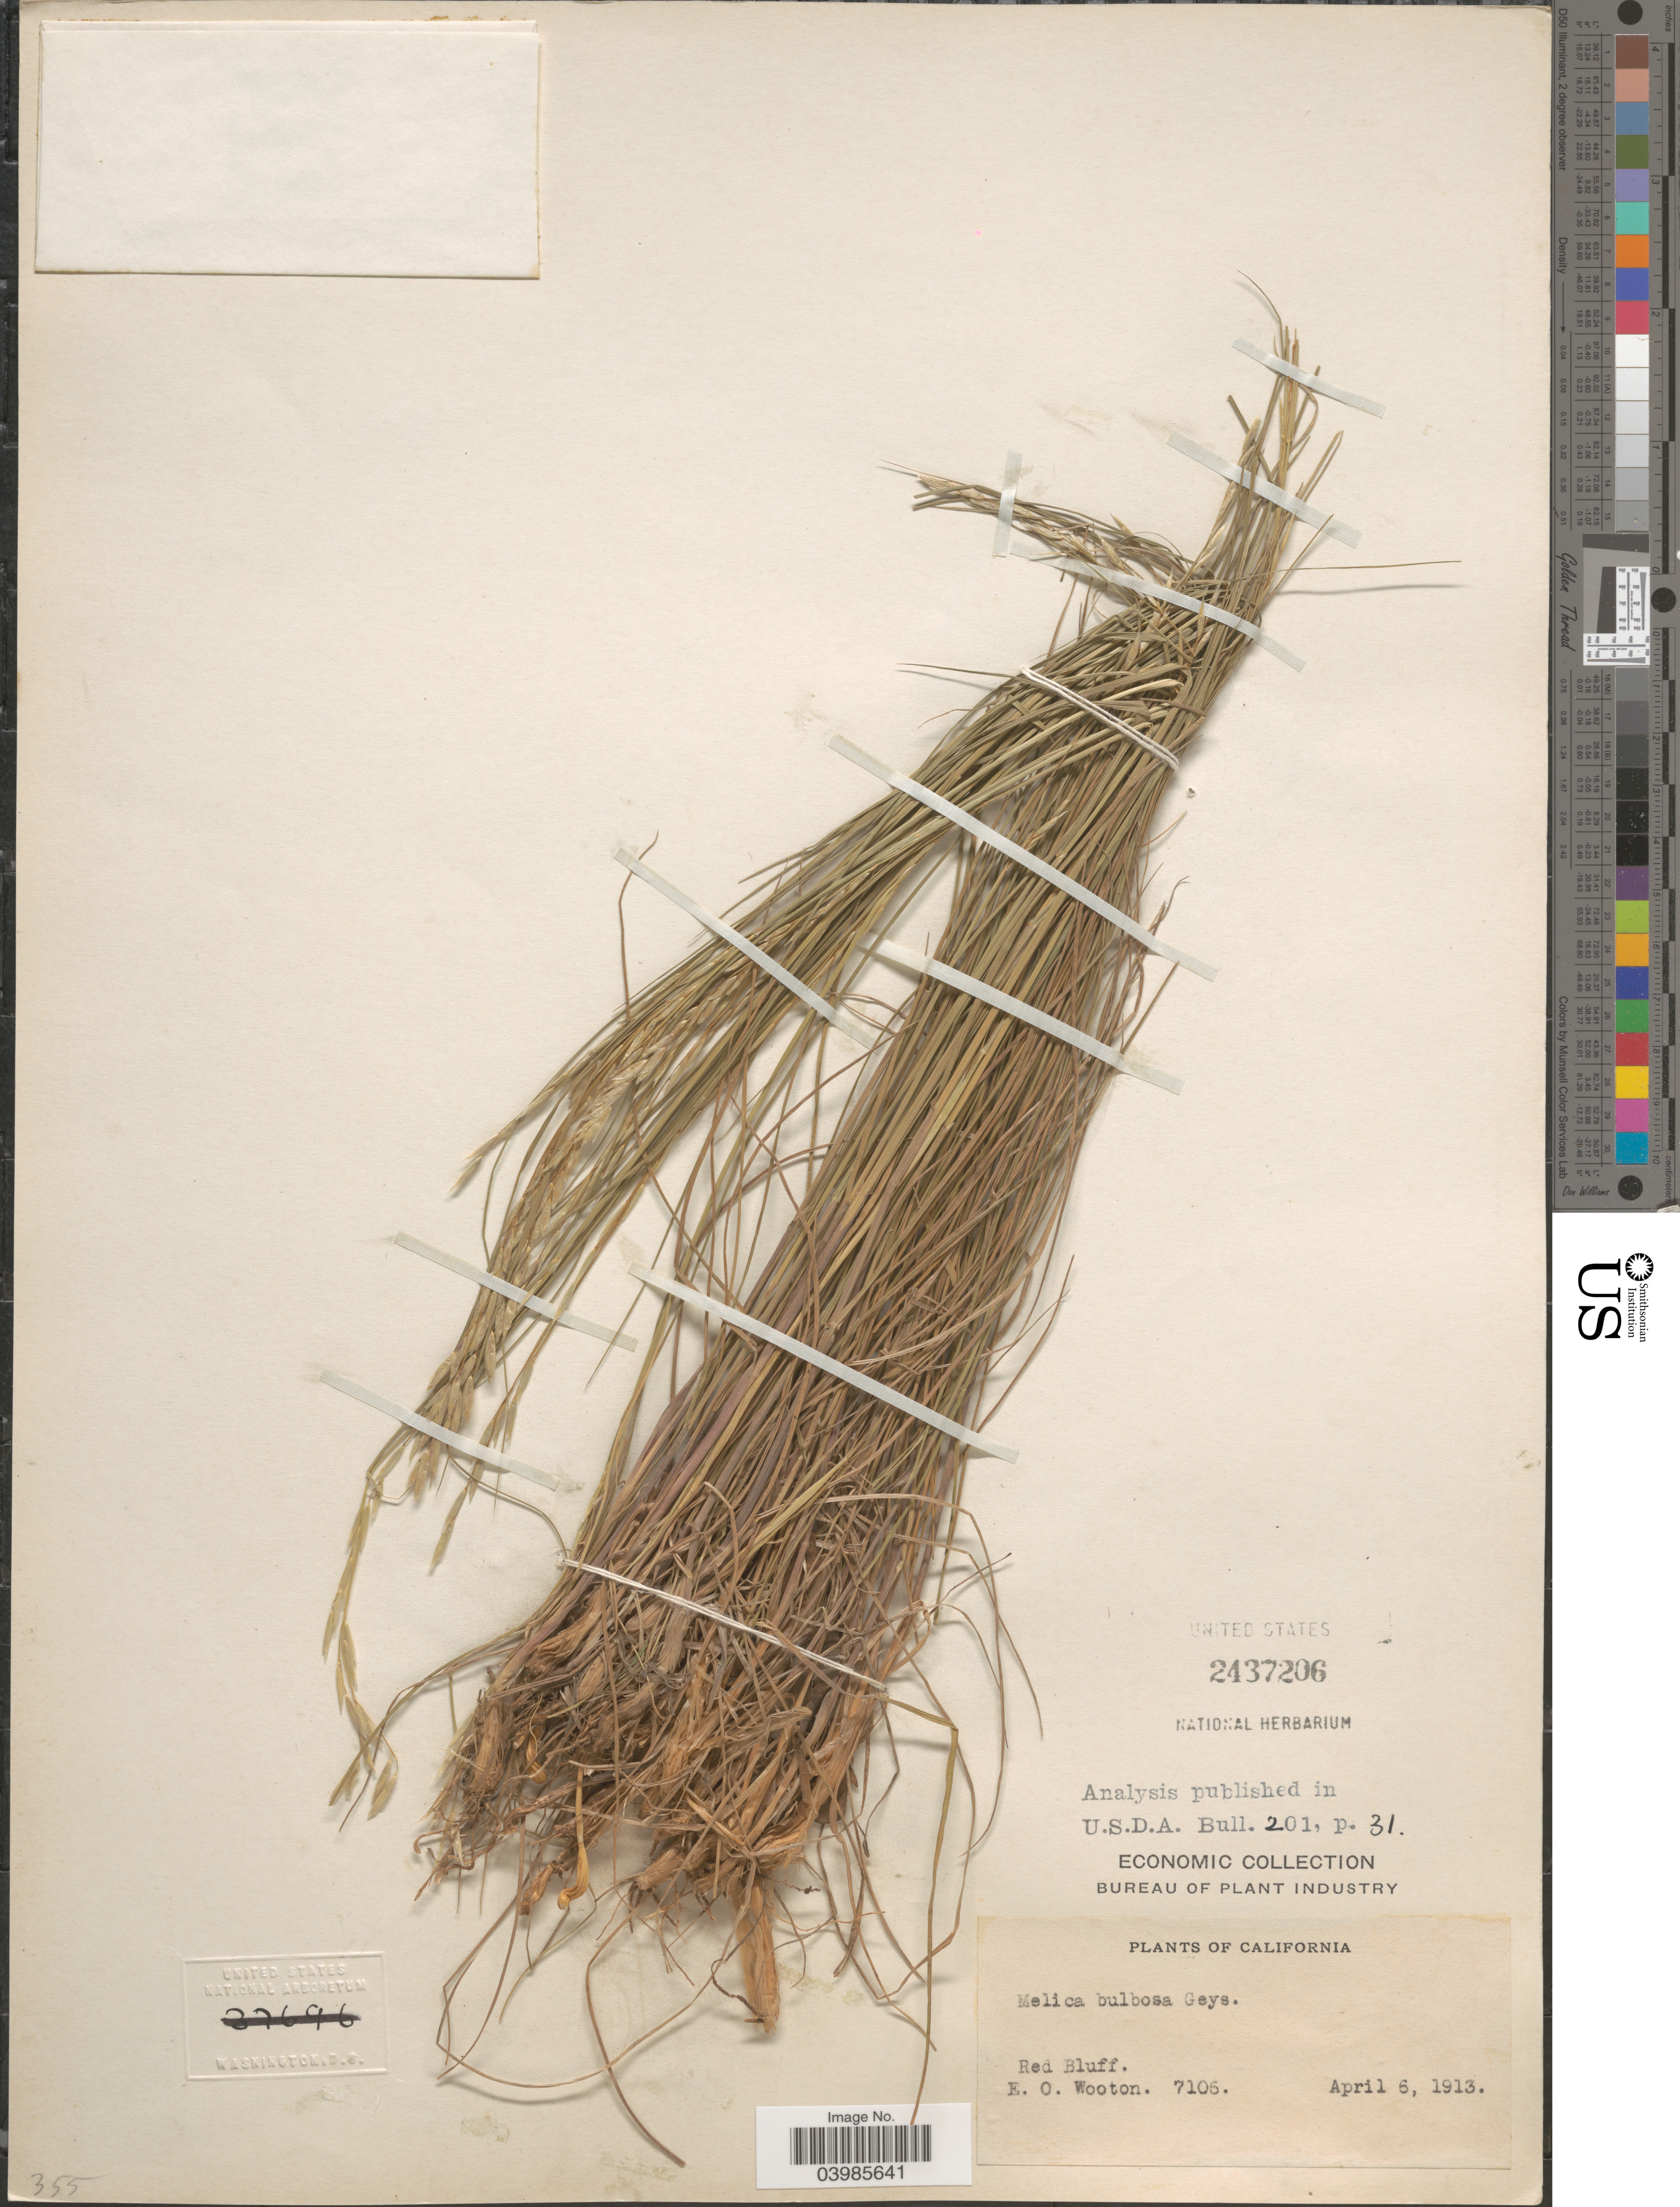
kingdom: Plantae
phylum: Tracheophyta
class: Liliopsida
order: Poales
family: Poaceae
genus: Melica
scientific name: Melica bulbosa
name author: Geyer ex Porter & J.M. Coult.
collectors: E. O. Wooton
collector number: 7106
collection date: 1913-04-06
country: United States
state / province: California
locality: Red Bluff.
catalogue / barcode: US 2437206